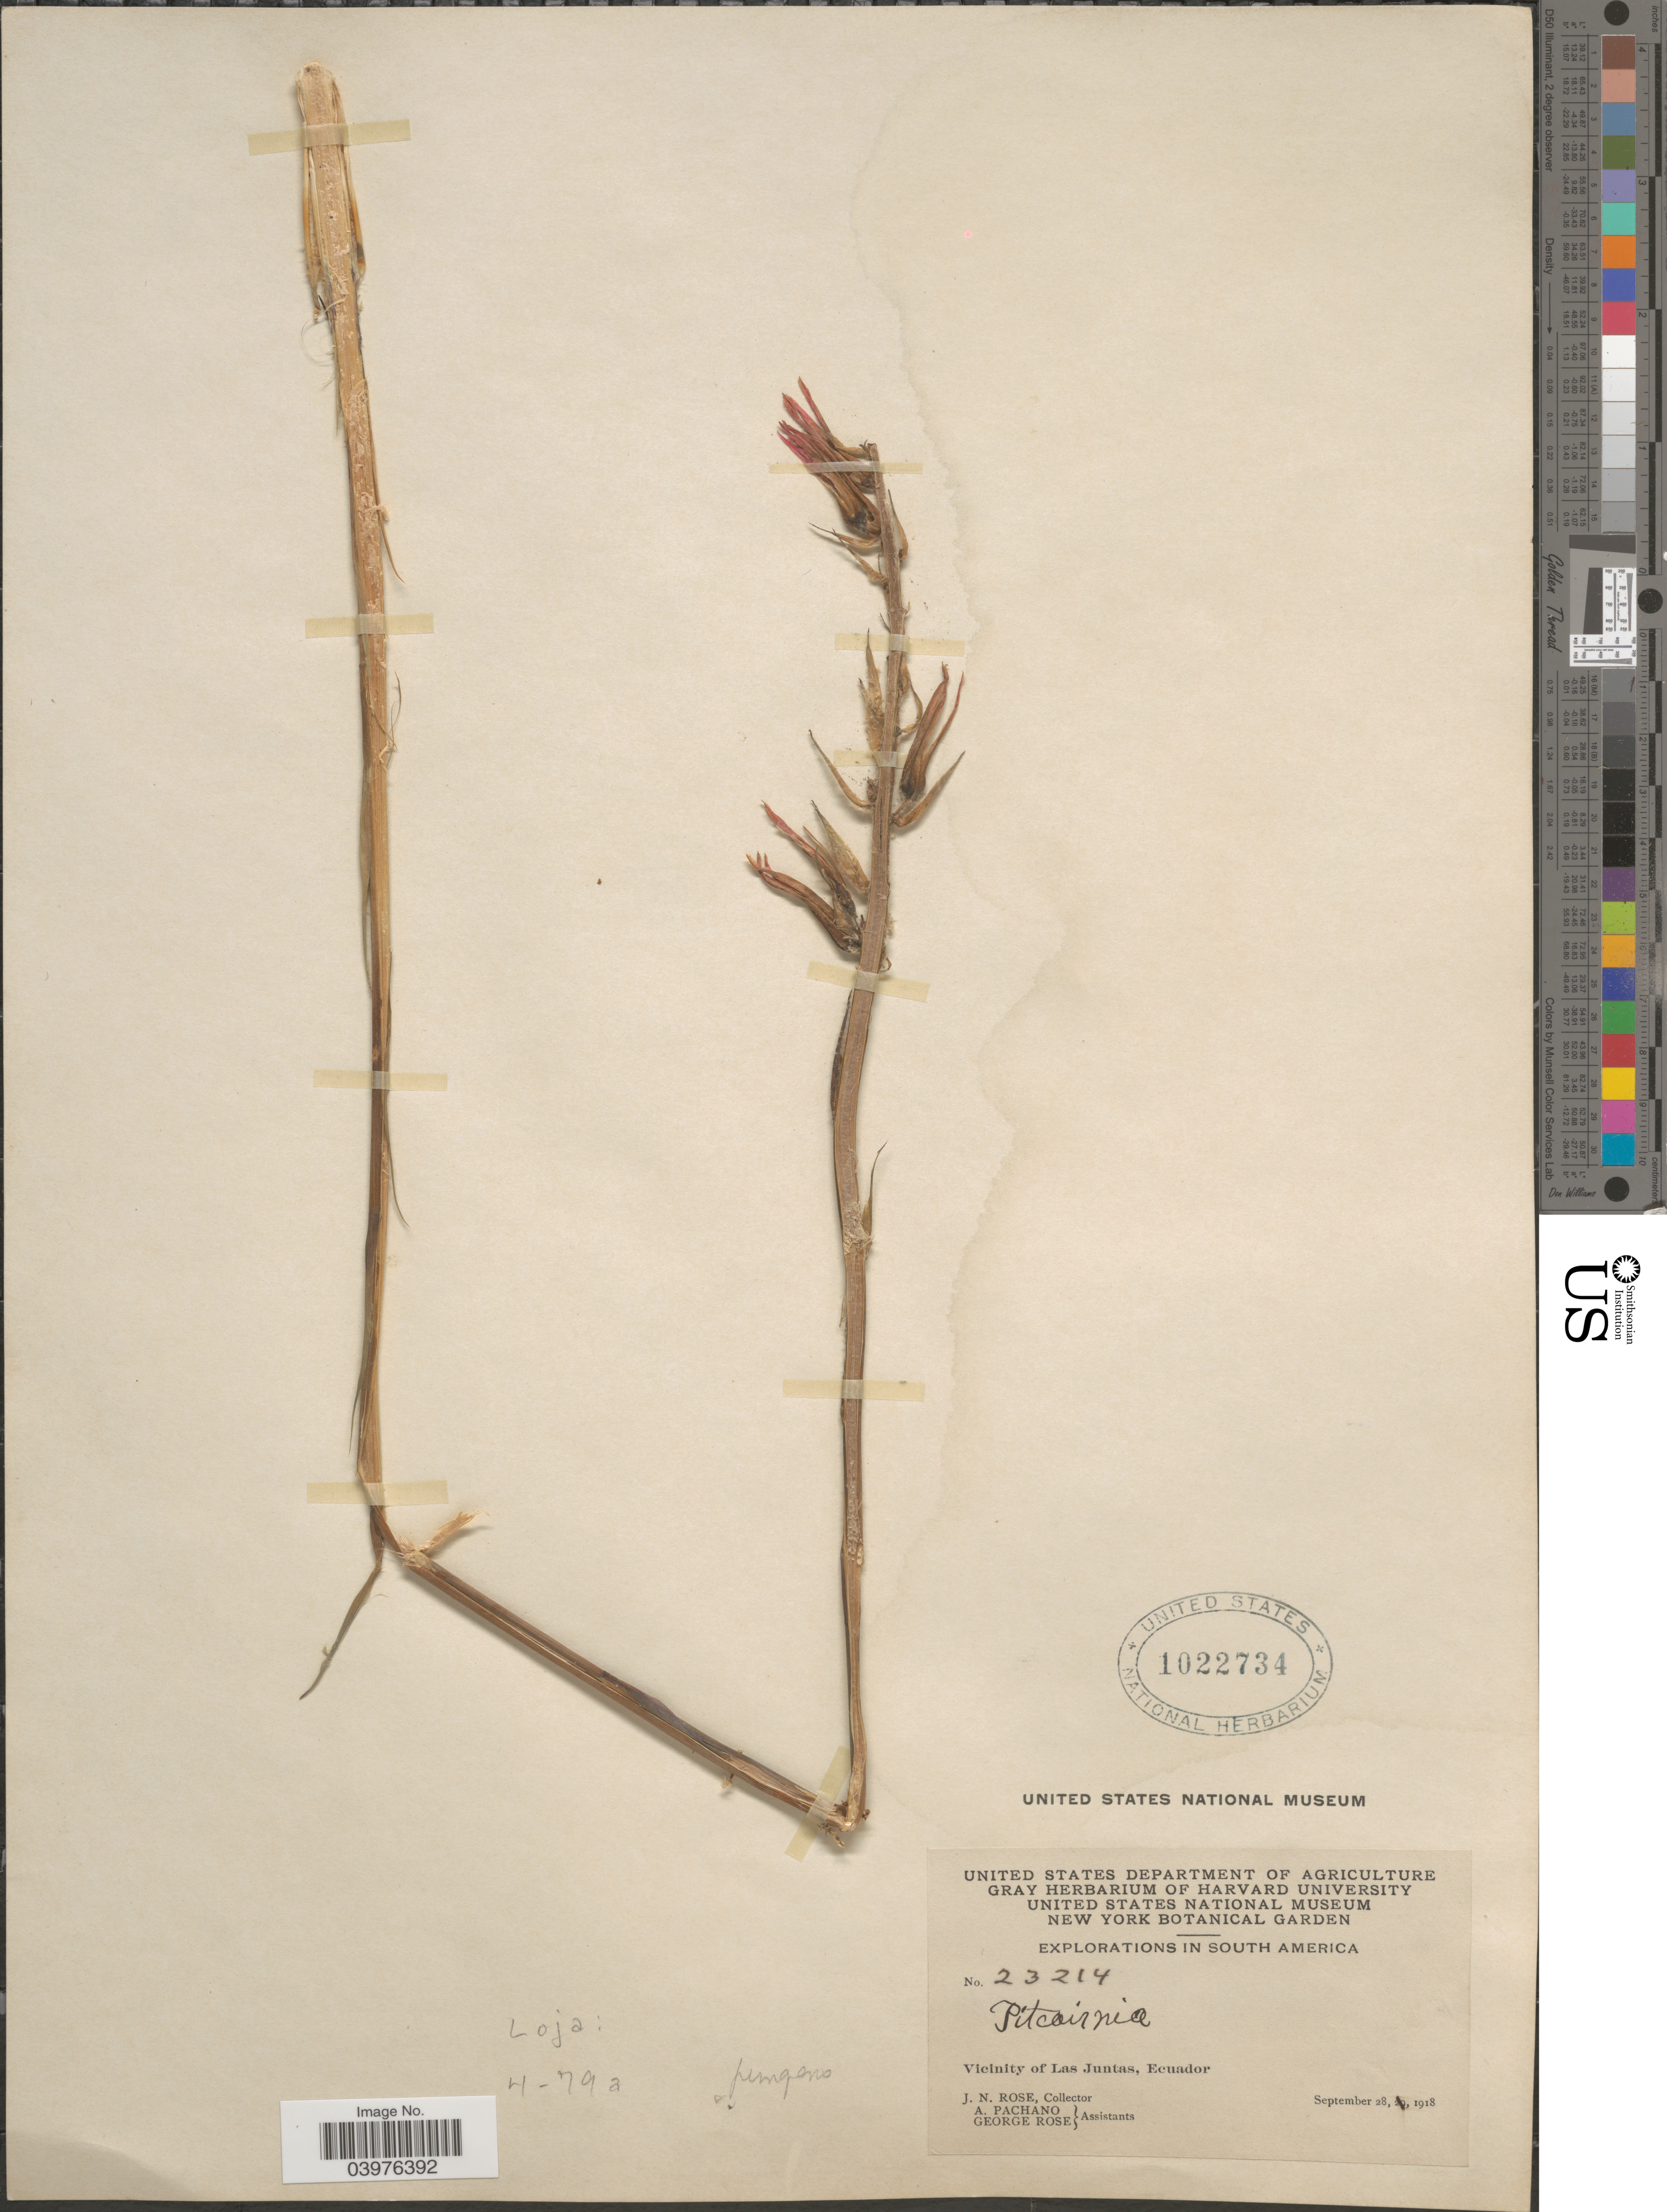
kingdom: Plantae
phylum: Tracheophyta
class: Liliopsida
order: Poales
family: Bromeliaceae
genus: Pitcairnia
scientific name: Pitcairnia pungens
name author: Kunth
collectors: J. N. Rose, A. Pachano & G. Rose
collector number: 23214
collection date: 1918-09-28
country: Ecuador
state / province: Loja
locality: Vicinity of Las Juntas.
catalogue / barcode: US 1022734